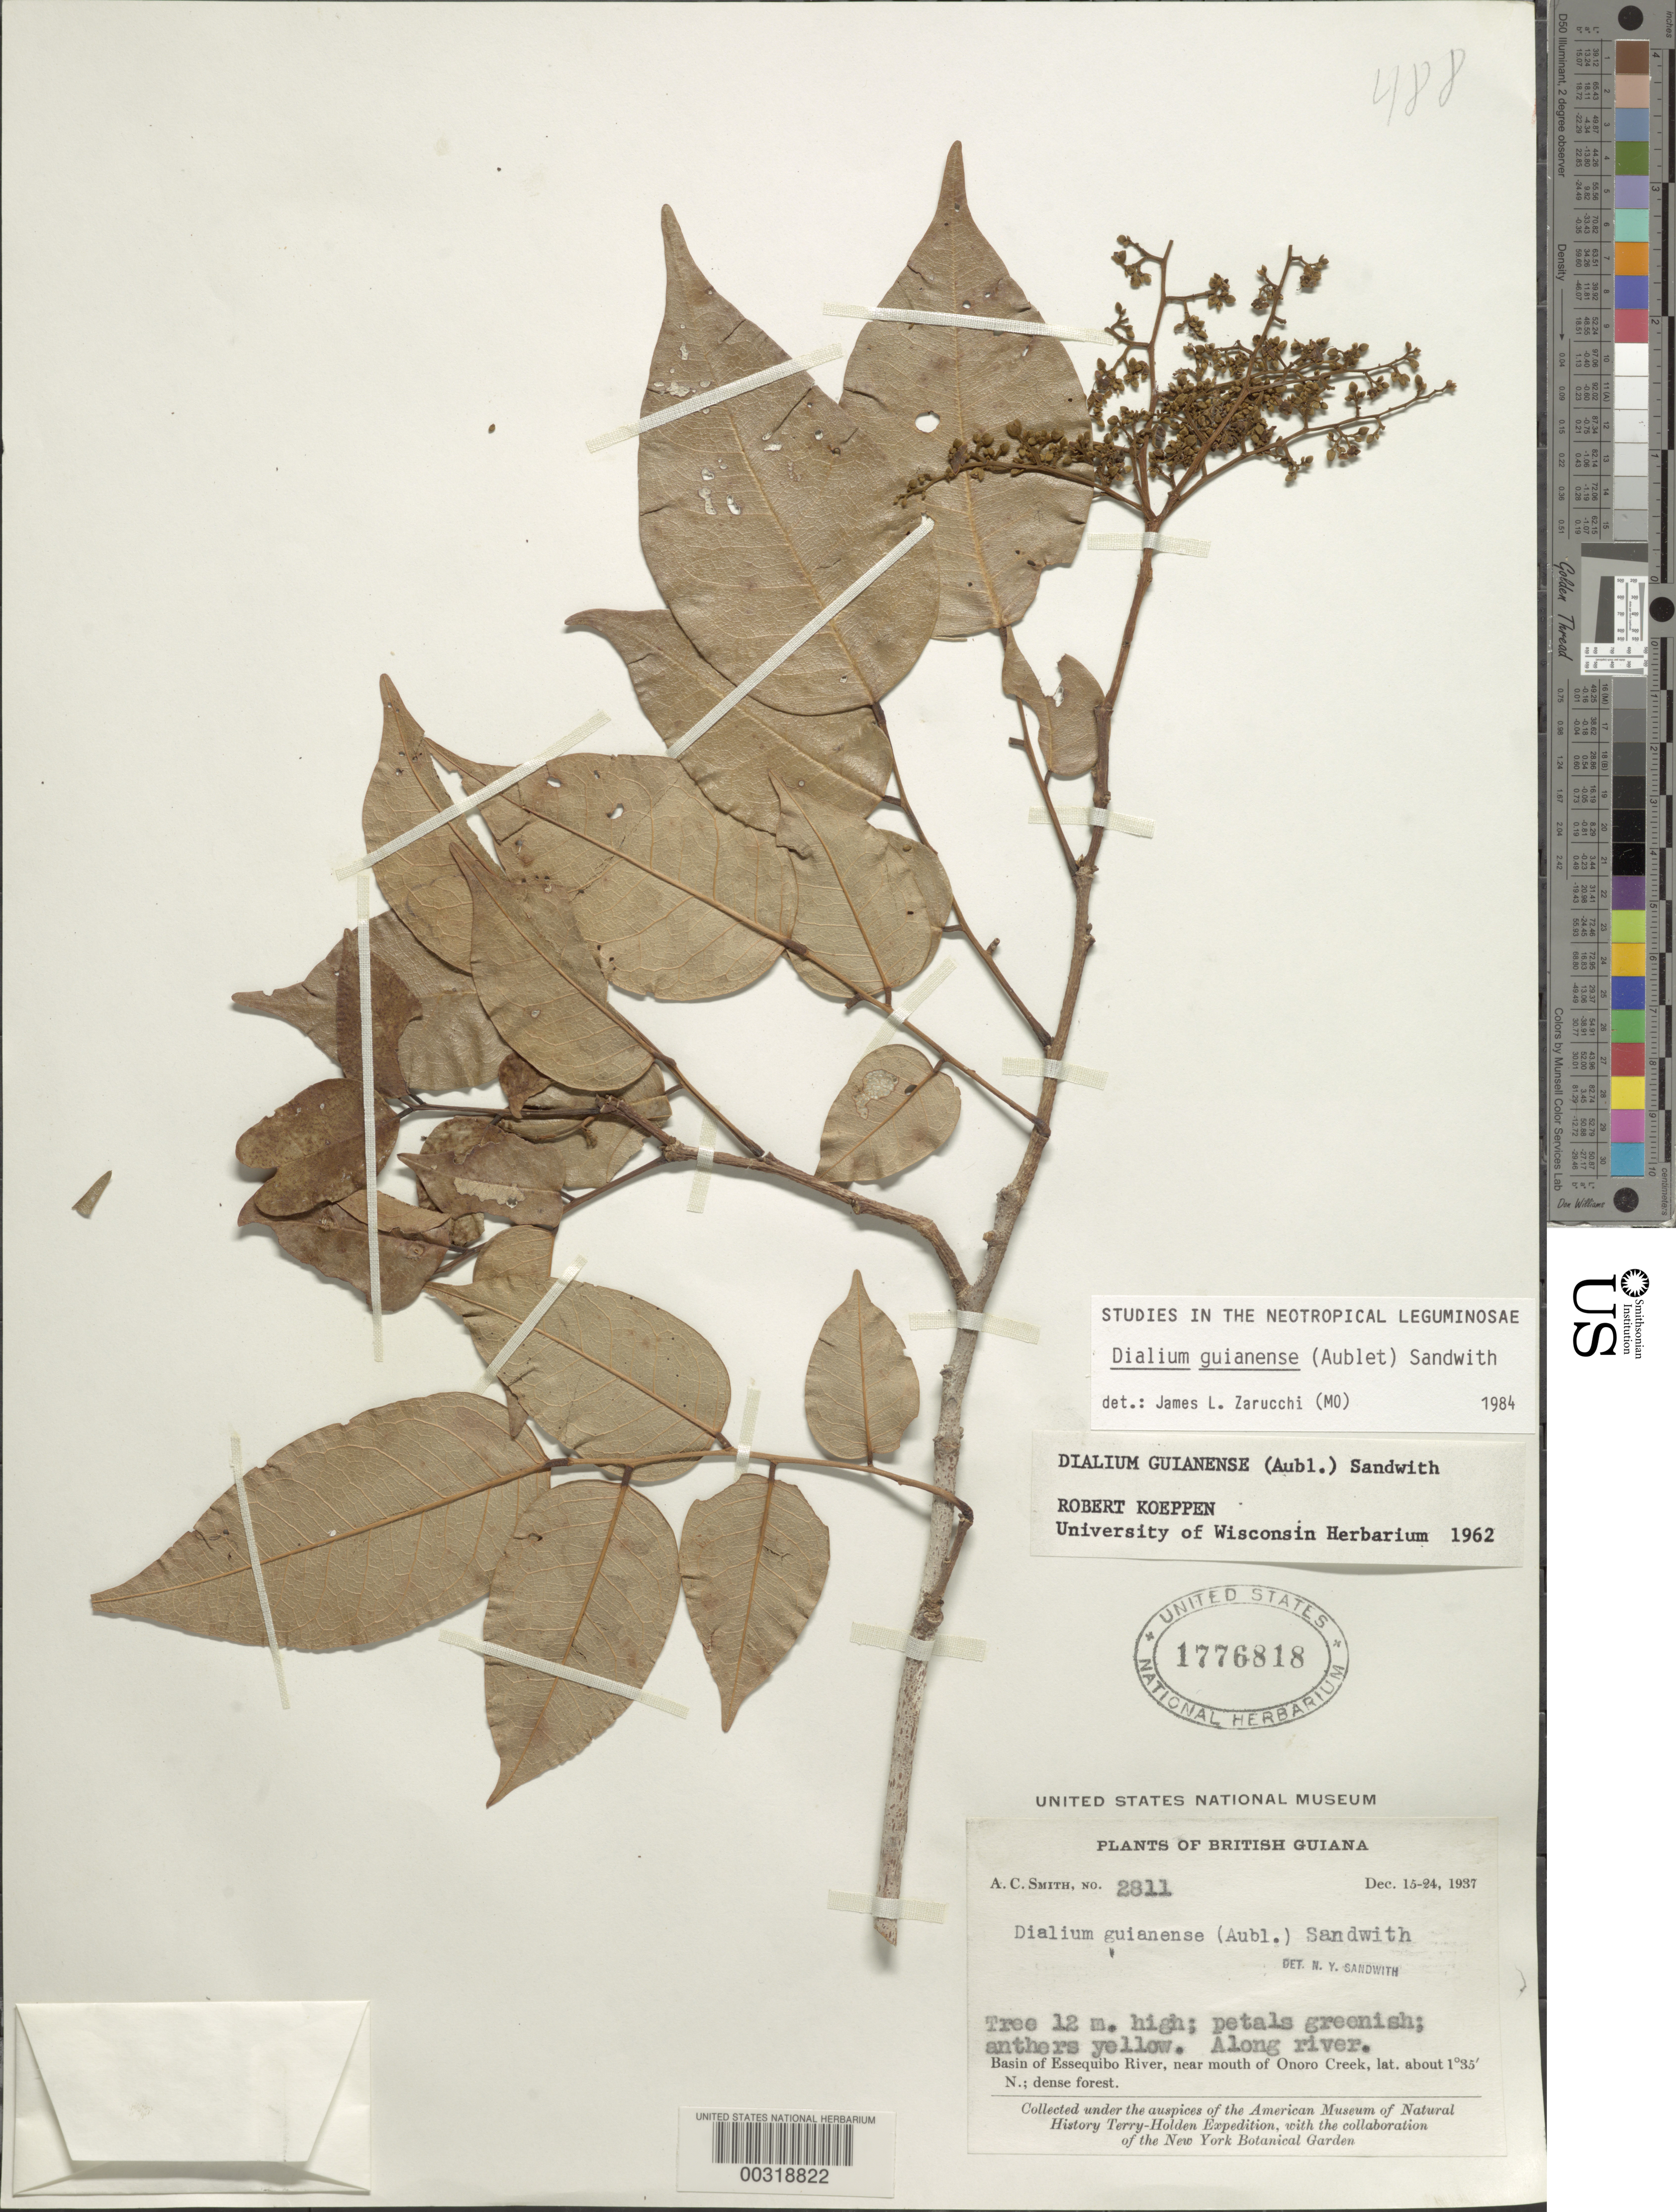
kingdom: Plantae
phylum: Tracheophyta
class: Magnoliopsida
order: Fabales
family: Fabaceae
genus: Dialium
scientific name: Dialium guianense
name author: (Aubl.) Sandwith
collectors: A. C. Smith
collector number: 2811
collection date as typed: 15 Dec 1937 to 24 Dec 1937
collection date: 1937-12-15/1937-12-24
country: Guyana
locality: Basin of essequibo river, near mouth of onoro creek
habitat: Dense forest, along river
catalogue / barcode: US 1776818